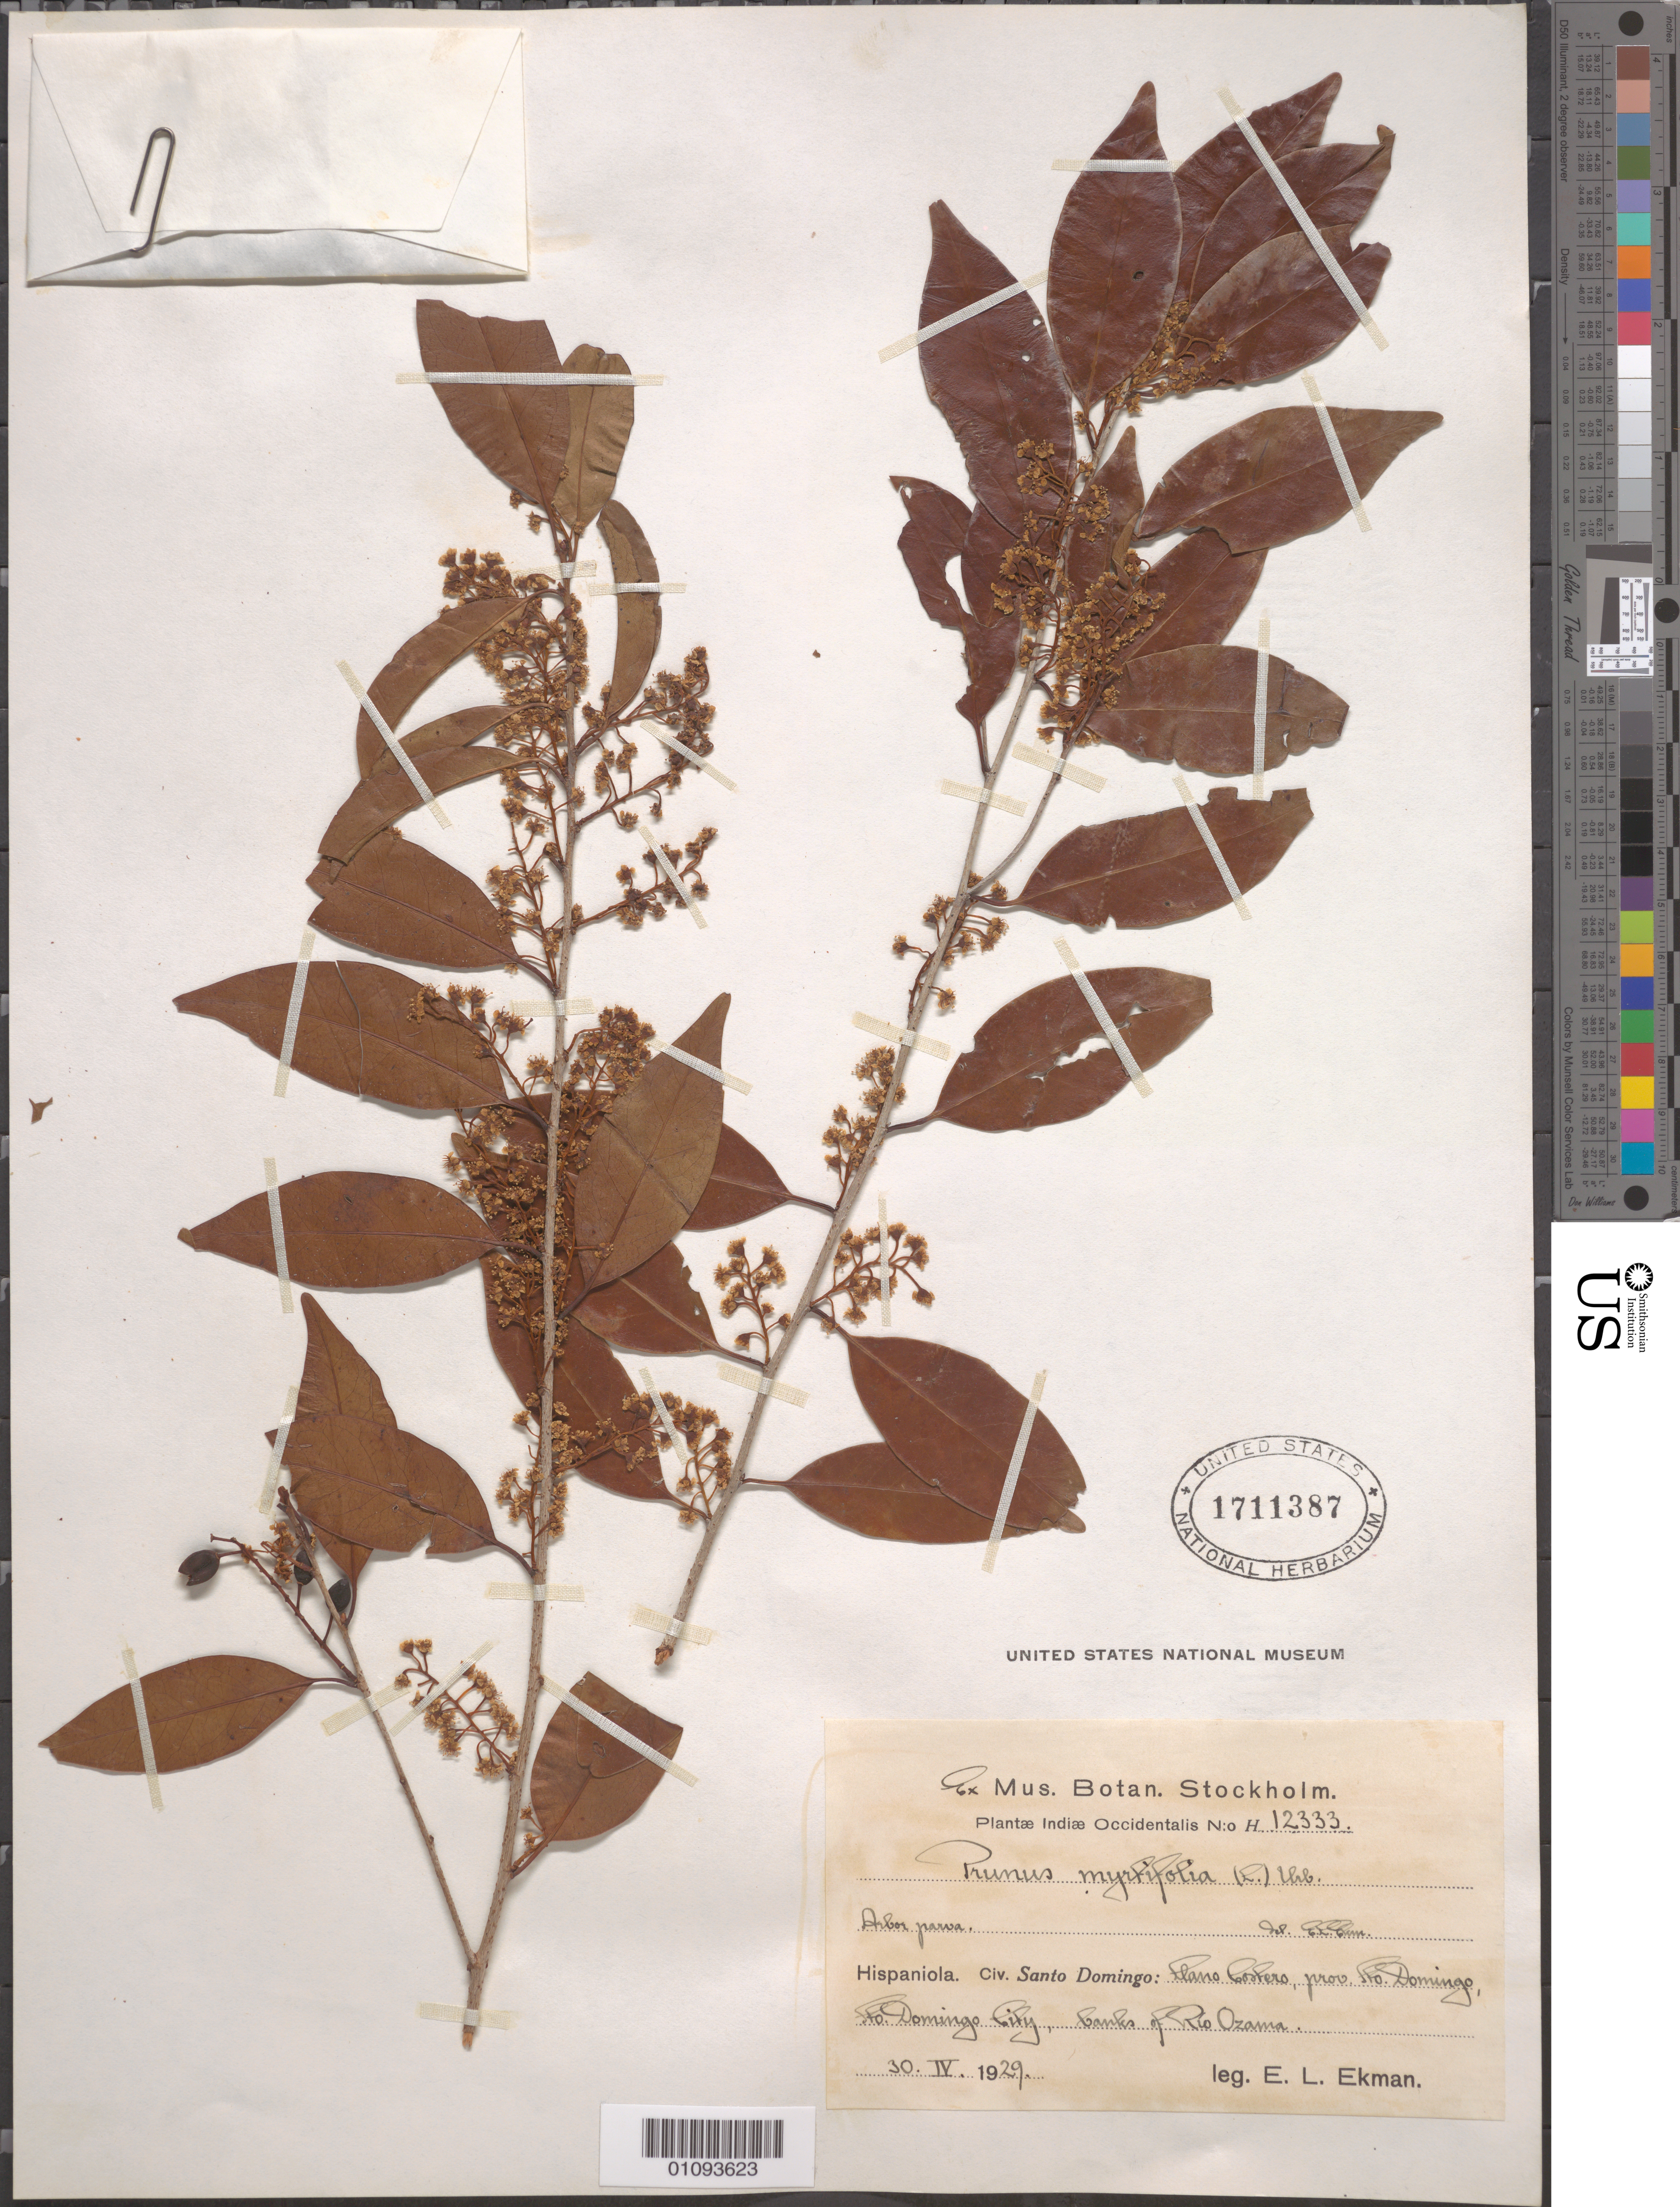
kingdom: Plantae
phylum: Tracheophyta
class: Magnoliopsida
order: Rosales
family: Rosaceae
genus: Prunus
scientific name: Prunus myrtifolia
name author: (L.) Urb.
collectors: E. L. Ekman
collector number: H 12333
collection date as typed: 30 Apr 1929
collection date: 1929-04-30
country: Dominican Republic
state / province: Santo Domingo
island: Hispaniola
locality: Domingo City, banks of Rio Ozama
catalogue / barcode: US 1711387